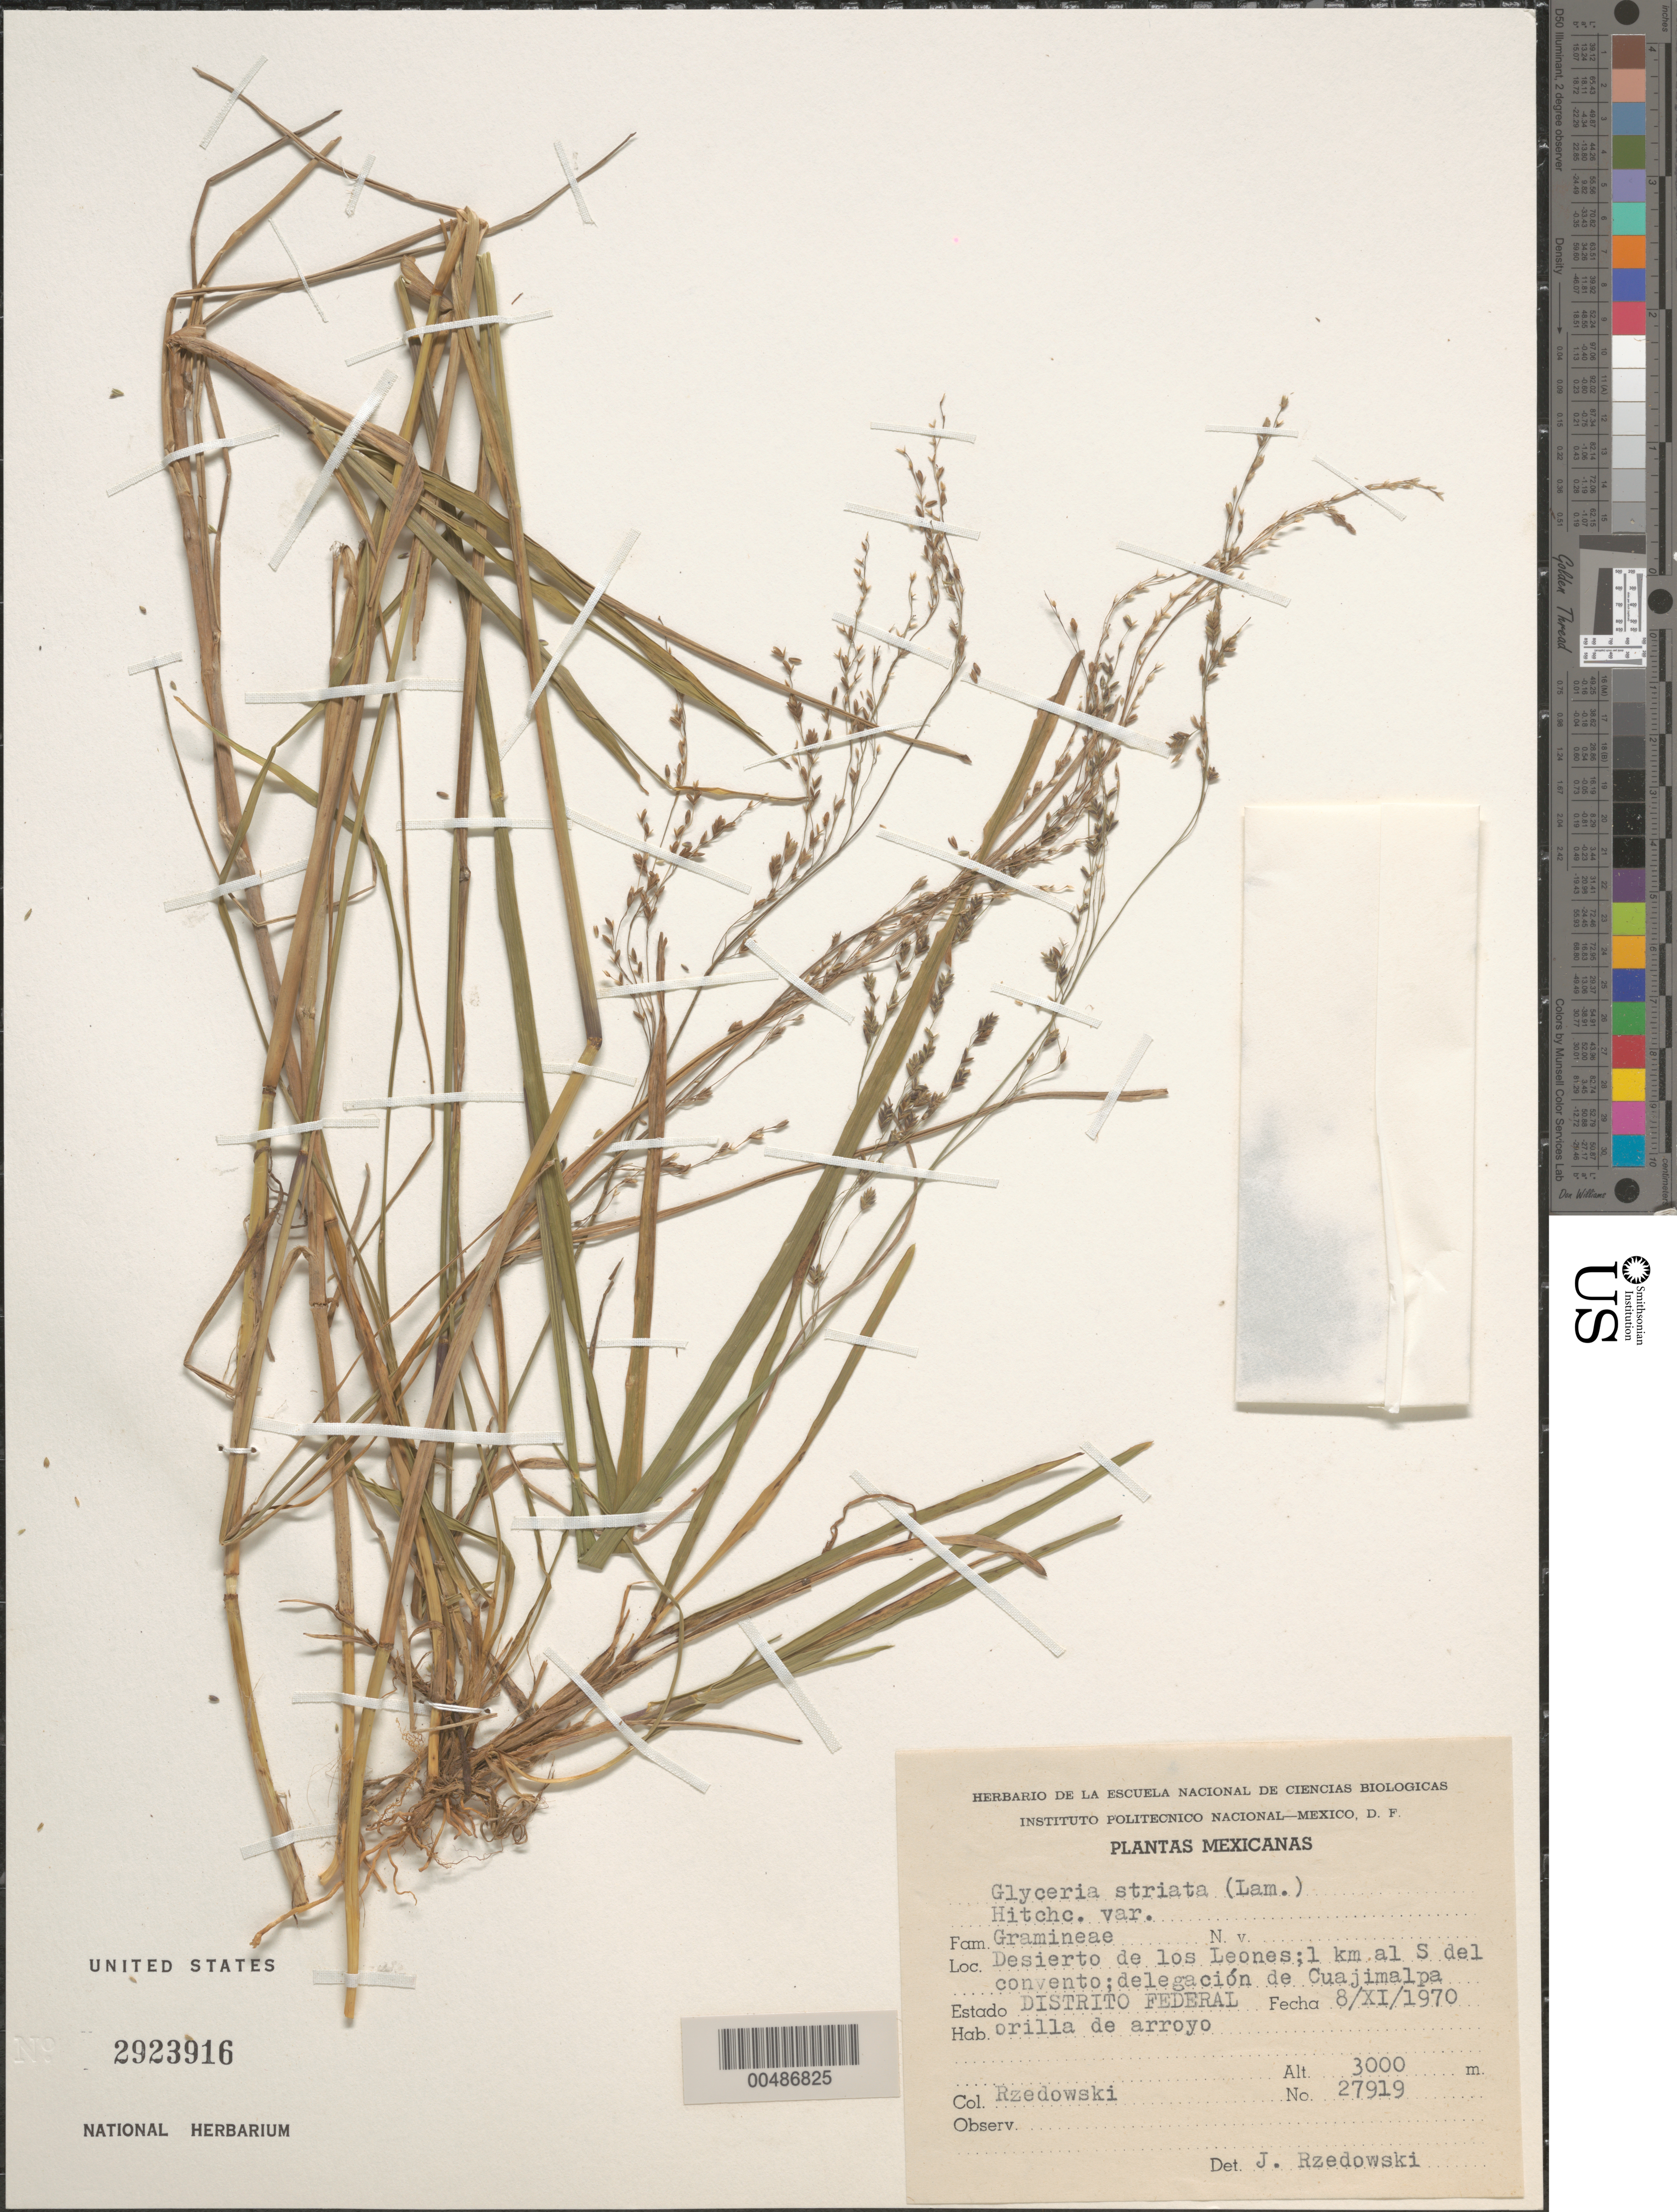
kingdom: Plantae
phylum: Tracheophyta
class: Liliopsida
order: Poales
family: Poaceae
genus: Glyceria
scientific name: Glyceria striata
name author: (Lam.) Hitchc.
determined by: Rzedowski, J.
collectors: J. Rzedowski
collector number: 27919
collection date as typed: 8 Nov 1970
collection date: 1970-11-08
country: Mexico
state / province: Distrito Federal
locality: Desierto de Los Leones; 1 km al S del Convento; delegación de Cuajimalpa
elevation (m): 3000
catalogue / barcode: US 2923916